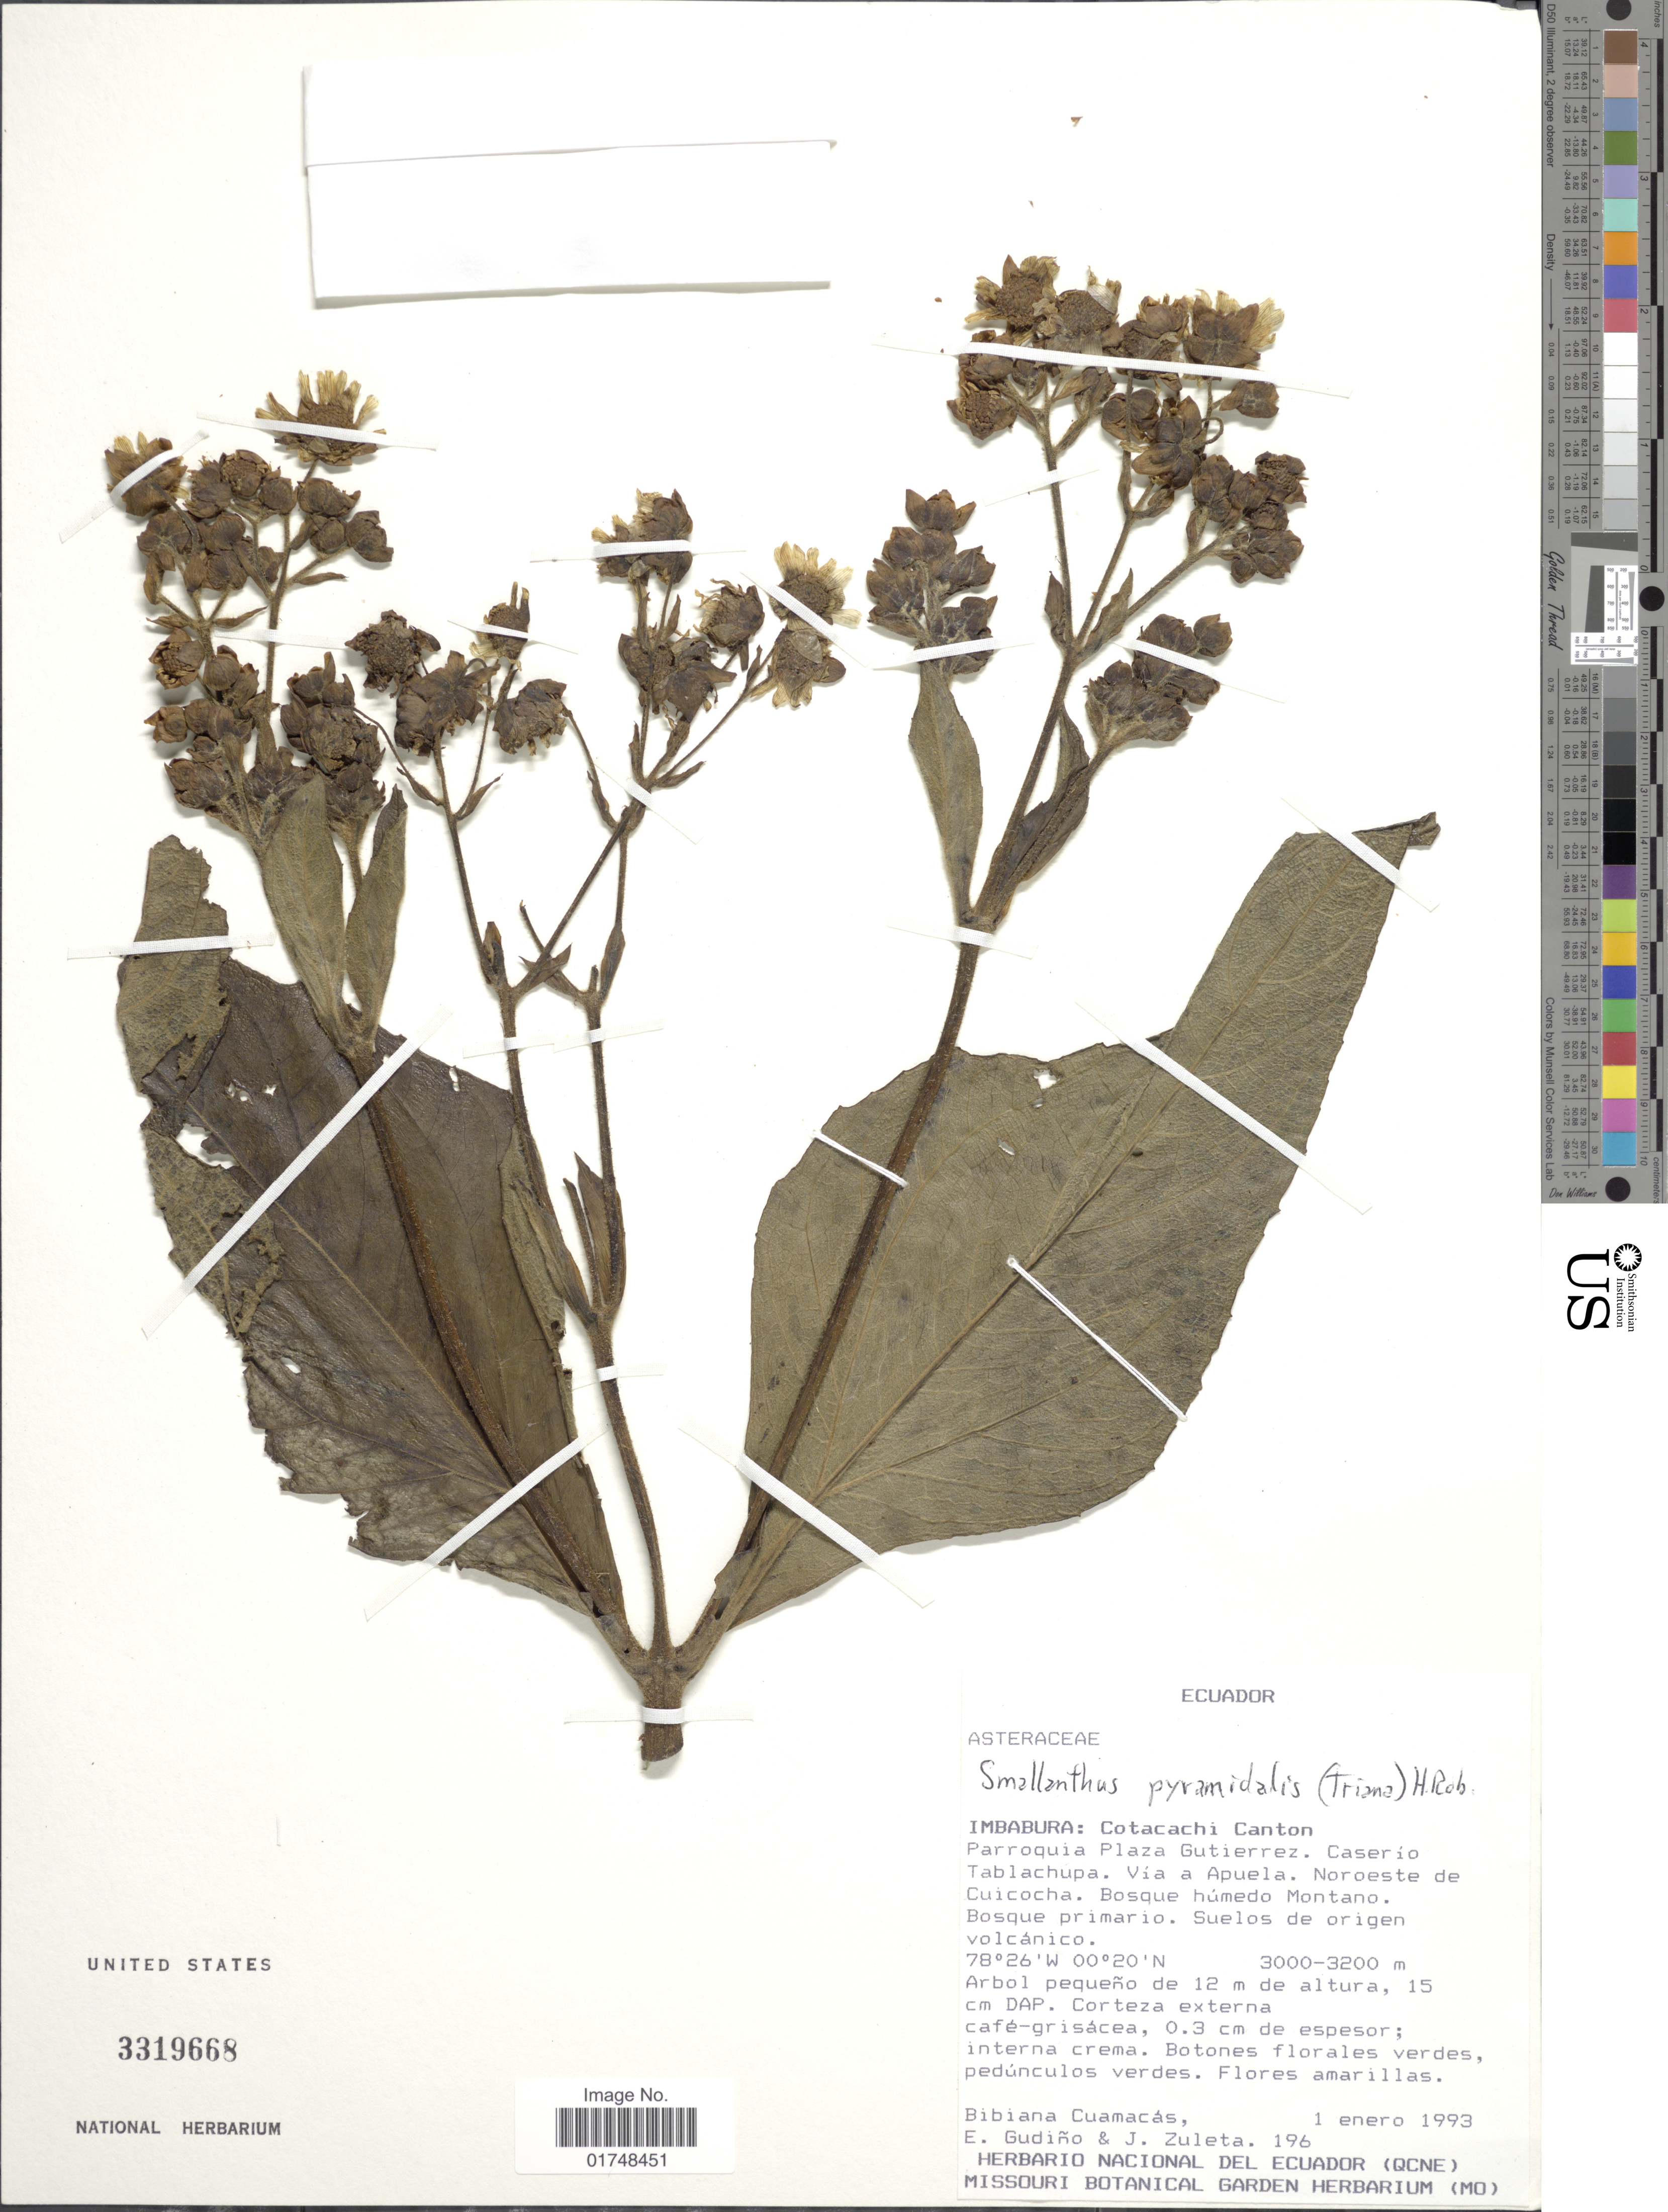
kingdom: Plantae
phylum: Tracheophyta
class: Magnoliopsida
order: Asterales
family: Asteraceae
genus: Smallanthus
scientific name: Smallanthus pyramidalis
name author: (Triana) H. Rob.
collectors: B. Cuamacas, E. Gudiño & J. Zuleta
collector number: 196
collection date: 1993-01-01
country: Ecuador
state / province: Imbabura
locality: Cotacachi Canton, Parroquia Plaza Gutierrez, Caserio Tablachupa, via a Apuela, Noroeste de Cuicocha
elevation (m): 3000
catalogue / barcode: US 3319668